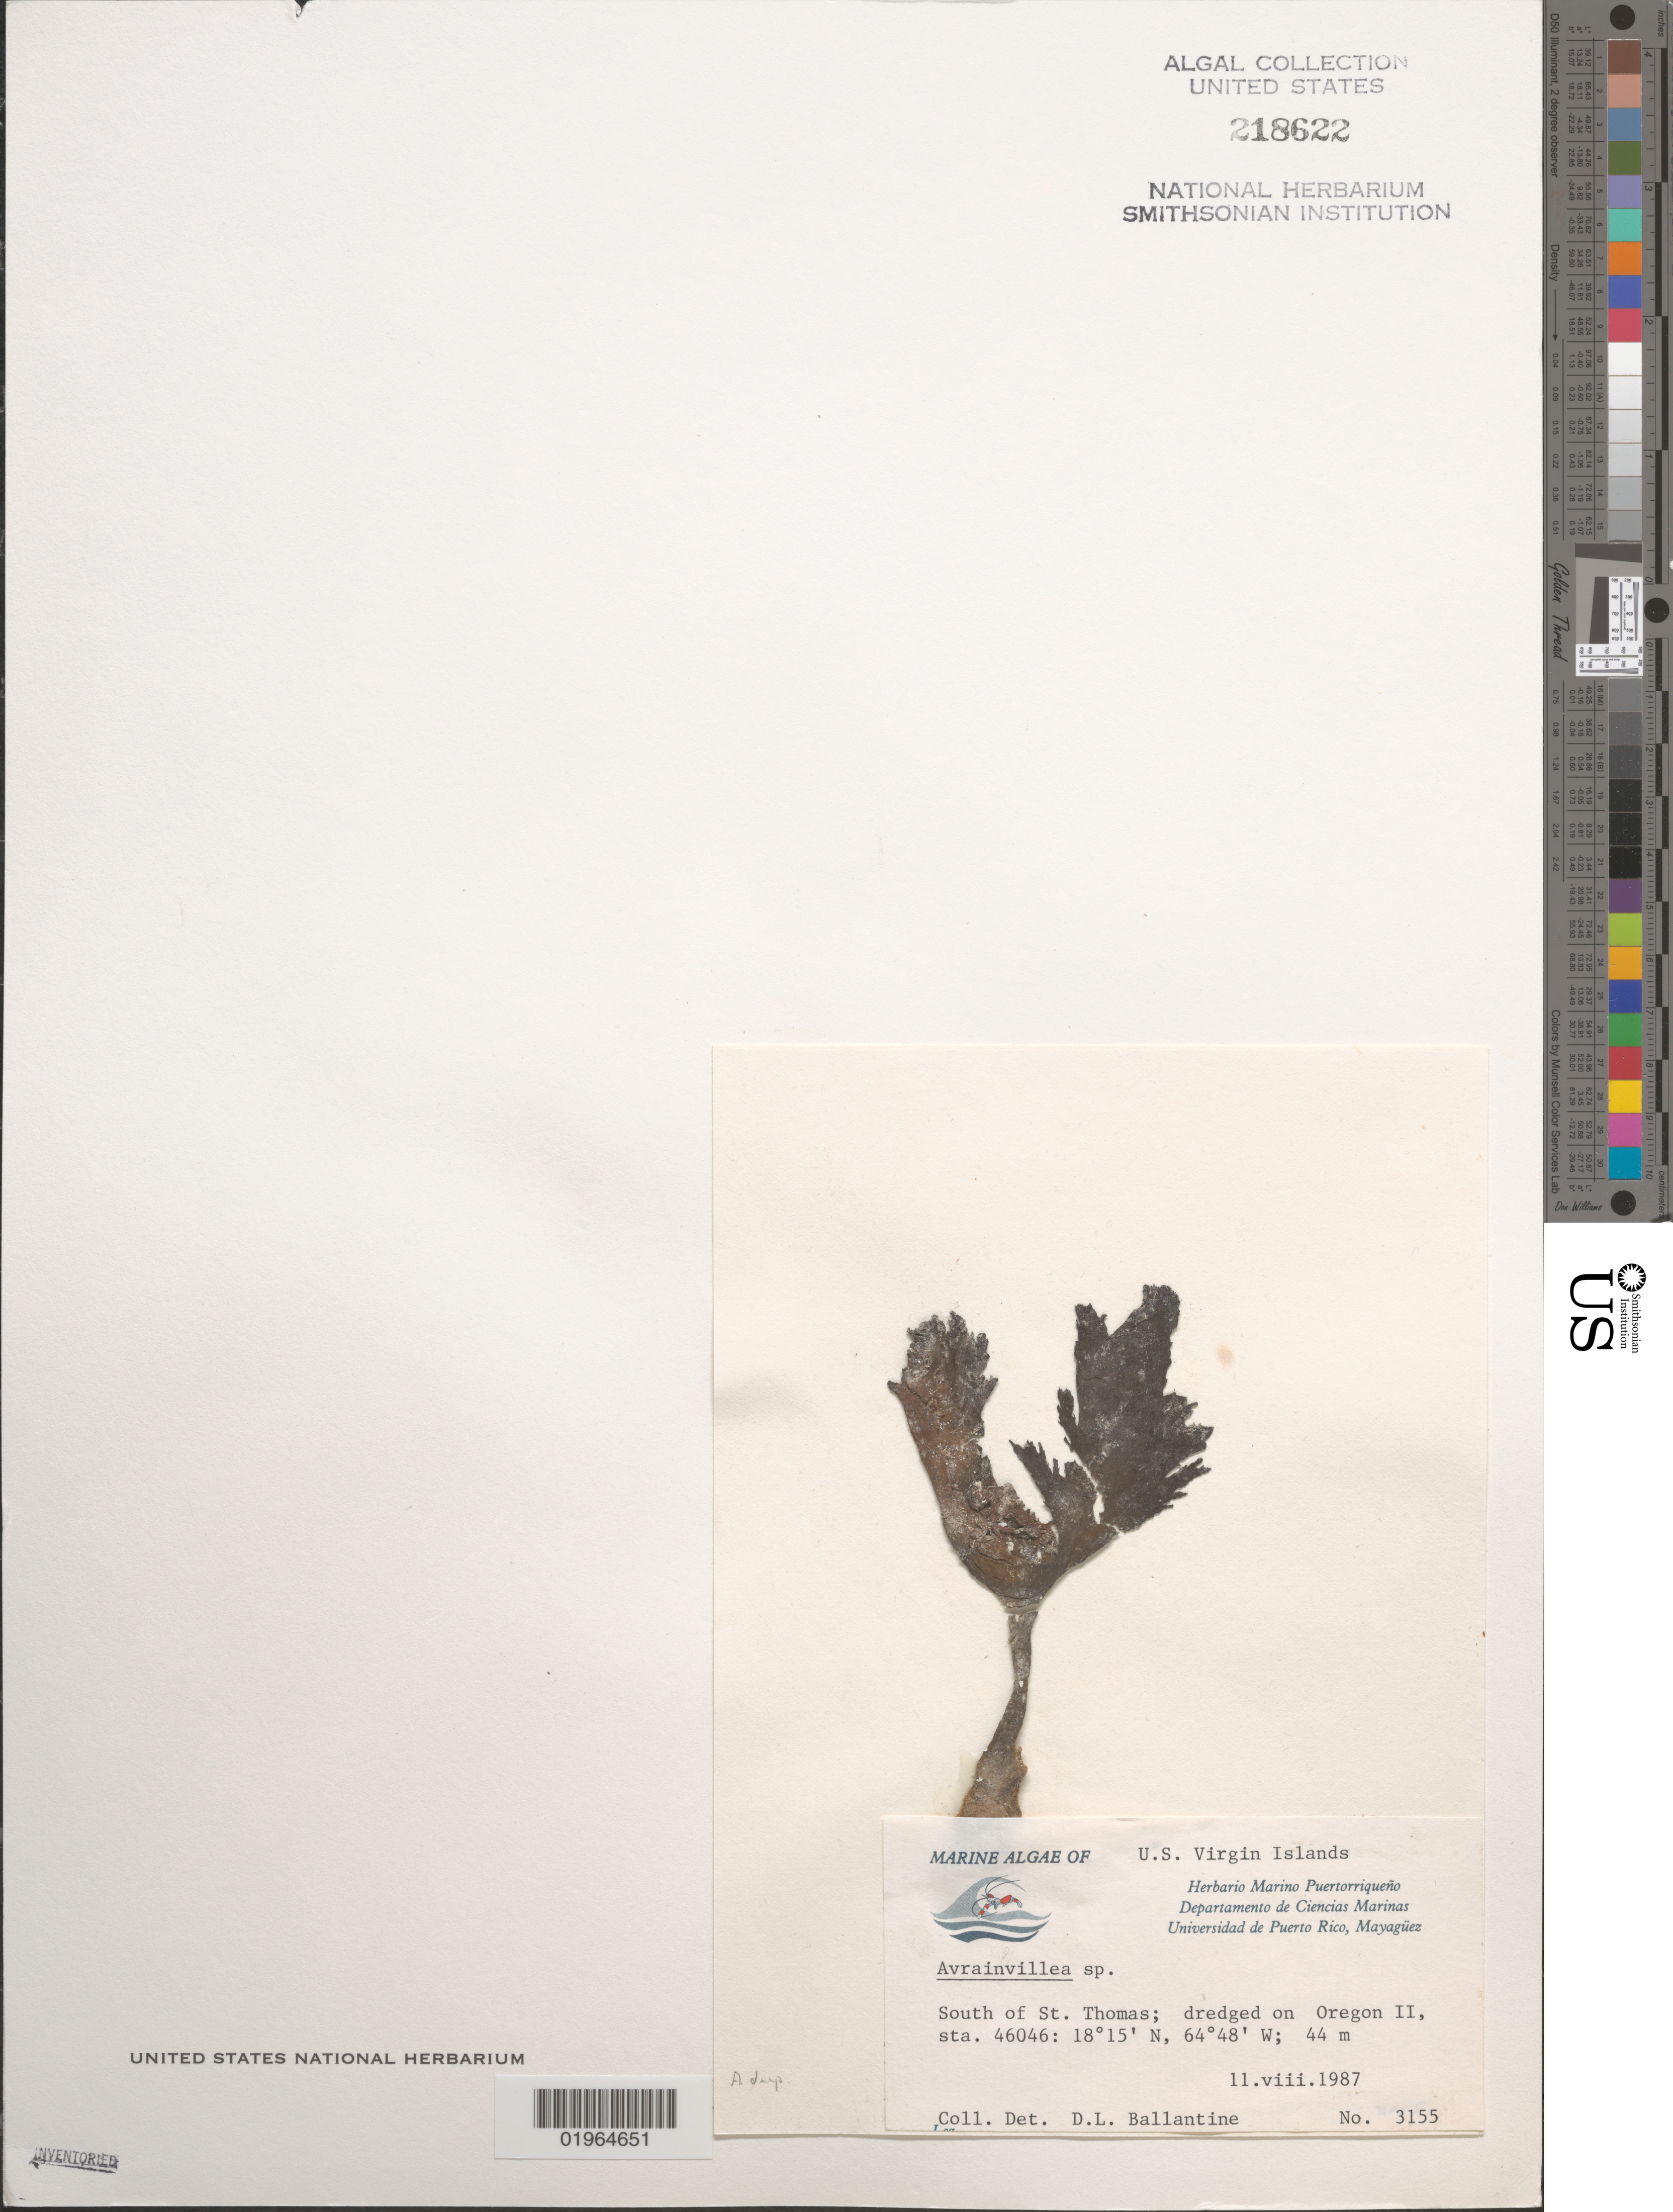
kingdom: Plantae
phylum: Chlorophyta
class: Ulvophyceae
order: Bryopsidales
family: Dichotomosiphonaceae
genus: Avrainvillea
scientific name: Avrainvillea sp.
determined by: Ballantine, D. L.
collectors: D.L. Ballantine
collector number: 3155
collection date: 1987-08-11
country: U.S. Virgin Islands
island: St. Thomas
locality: South of St. Thomas; dredged on Oregon II, sta. 46046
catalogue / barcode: US 218622